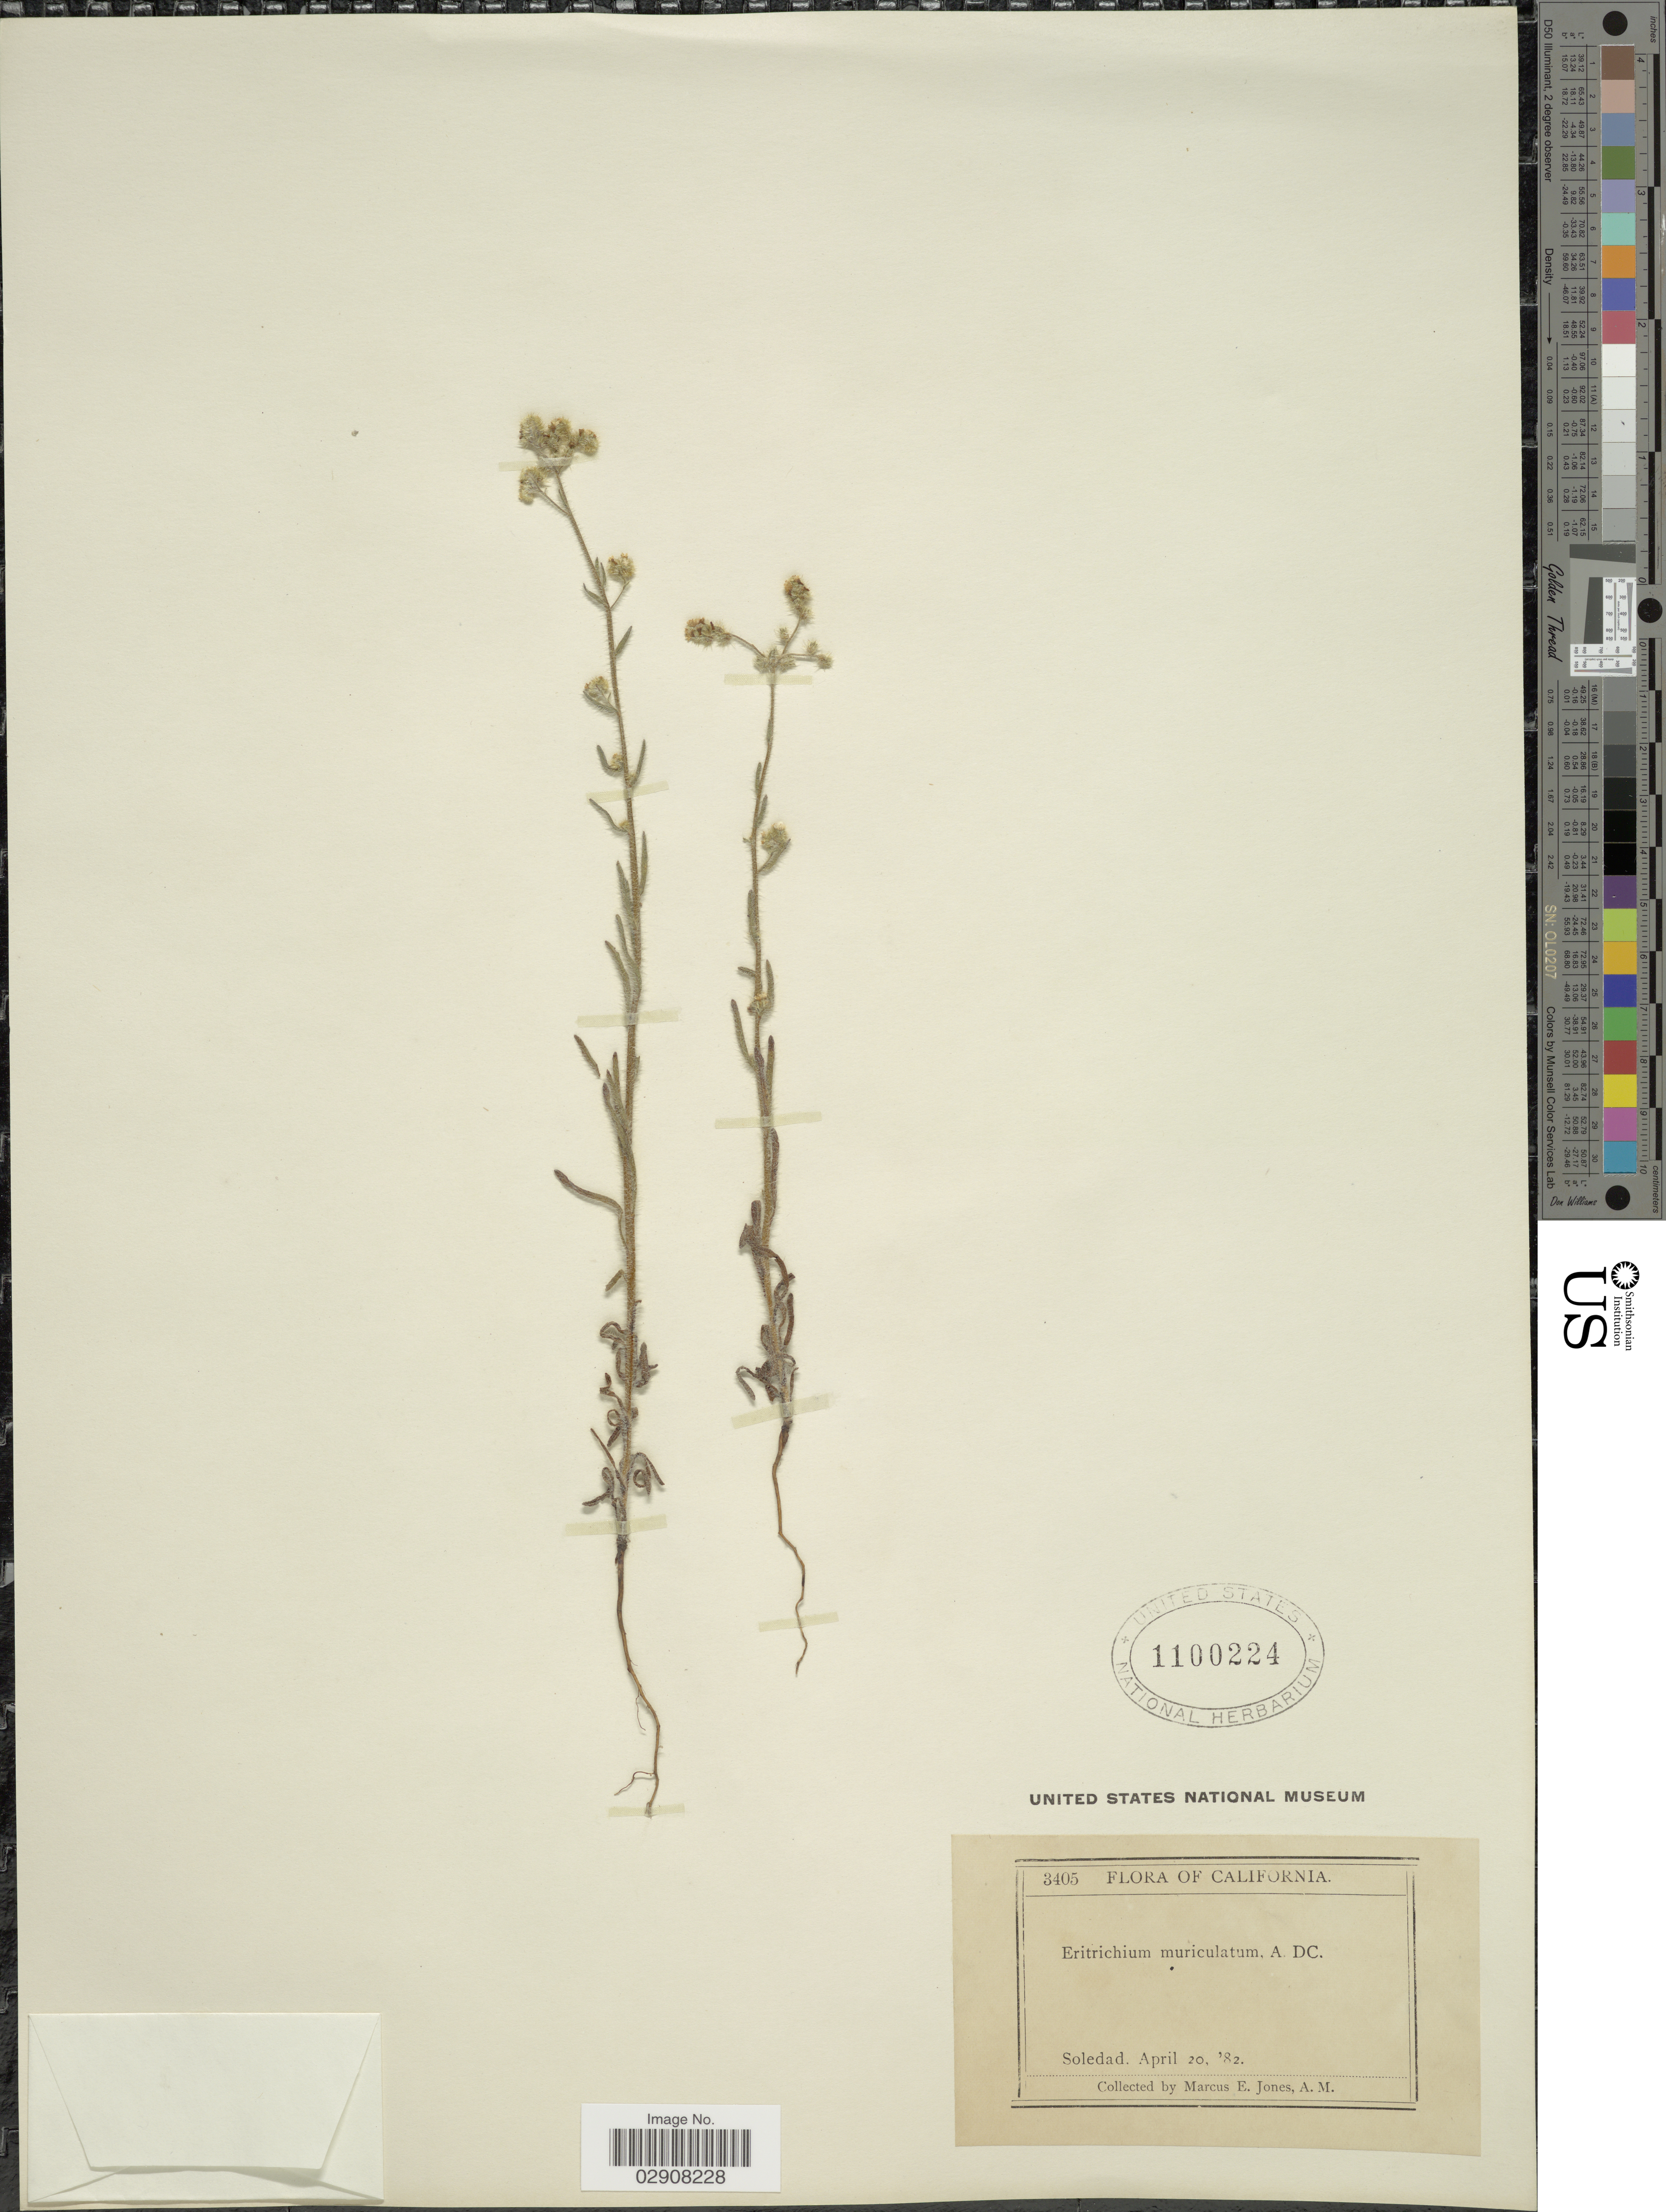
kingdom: Plantae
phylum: Tracheophyta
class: Magnoliopsida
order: Boraginales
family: Boraginaceae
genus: Cryptantha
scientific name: Cryptantha muricata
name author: (Hook. & Arn.) A. Nelson & J.F. Macbr.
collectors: M. E. Jones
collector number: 3405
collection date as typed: Transcribed d/m/y: 20/4/82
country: United States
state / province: California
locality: Soledad.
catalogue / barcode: US 1100224